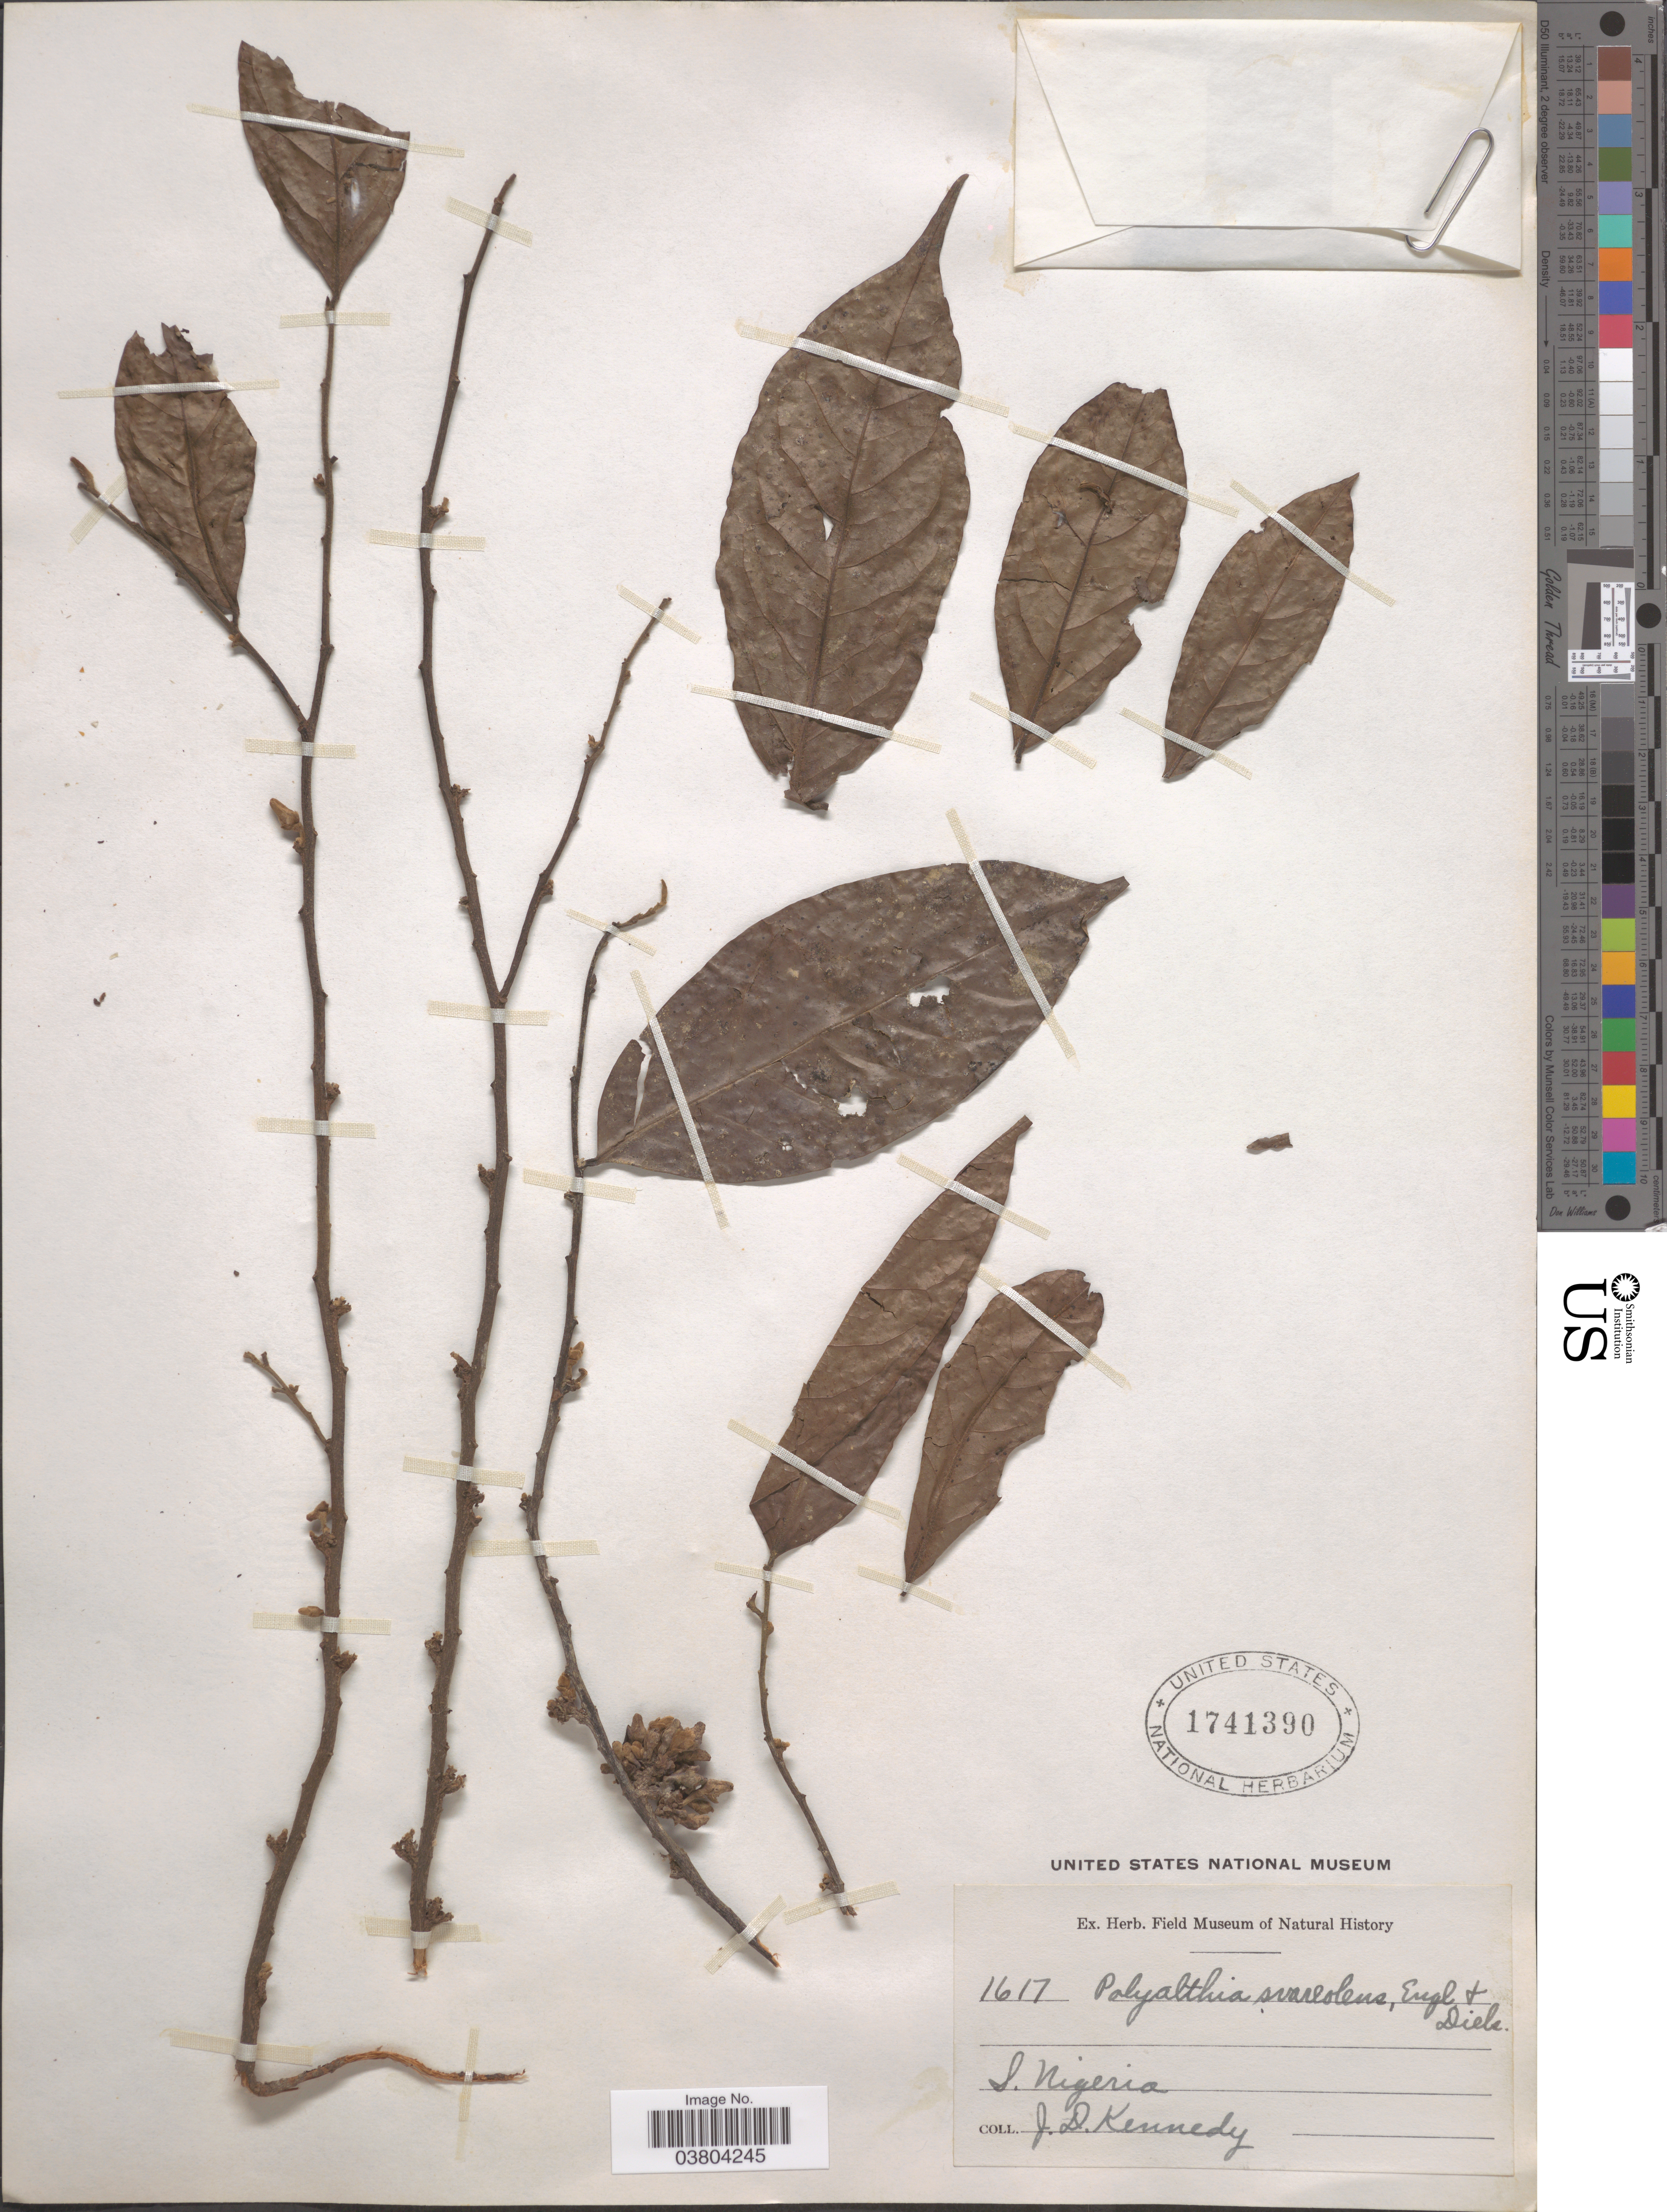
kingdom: Plantae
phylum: Tracheophyta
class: Magnoliopsida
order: Magnoliales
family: Annonaceae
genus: Greenwayodendron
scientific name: Greenwayodendron suaveolens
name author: (Engl. & Diels) Verdc.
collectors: J. D. Kennedy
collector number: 1617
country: Nigeria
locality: S. Nigeria.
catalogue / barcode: US 1741390